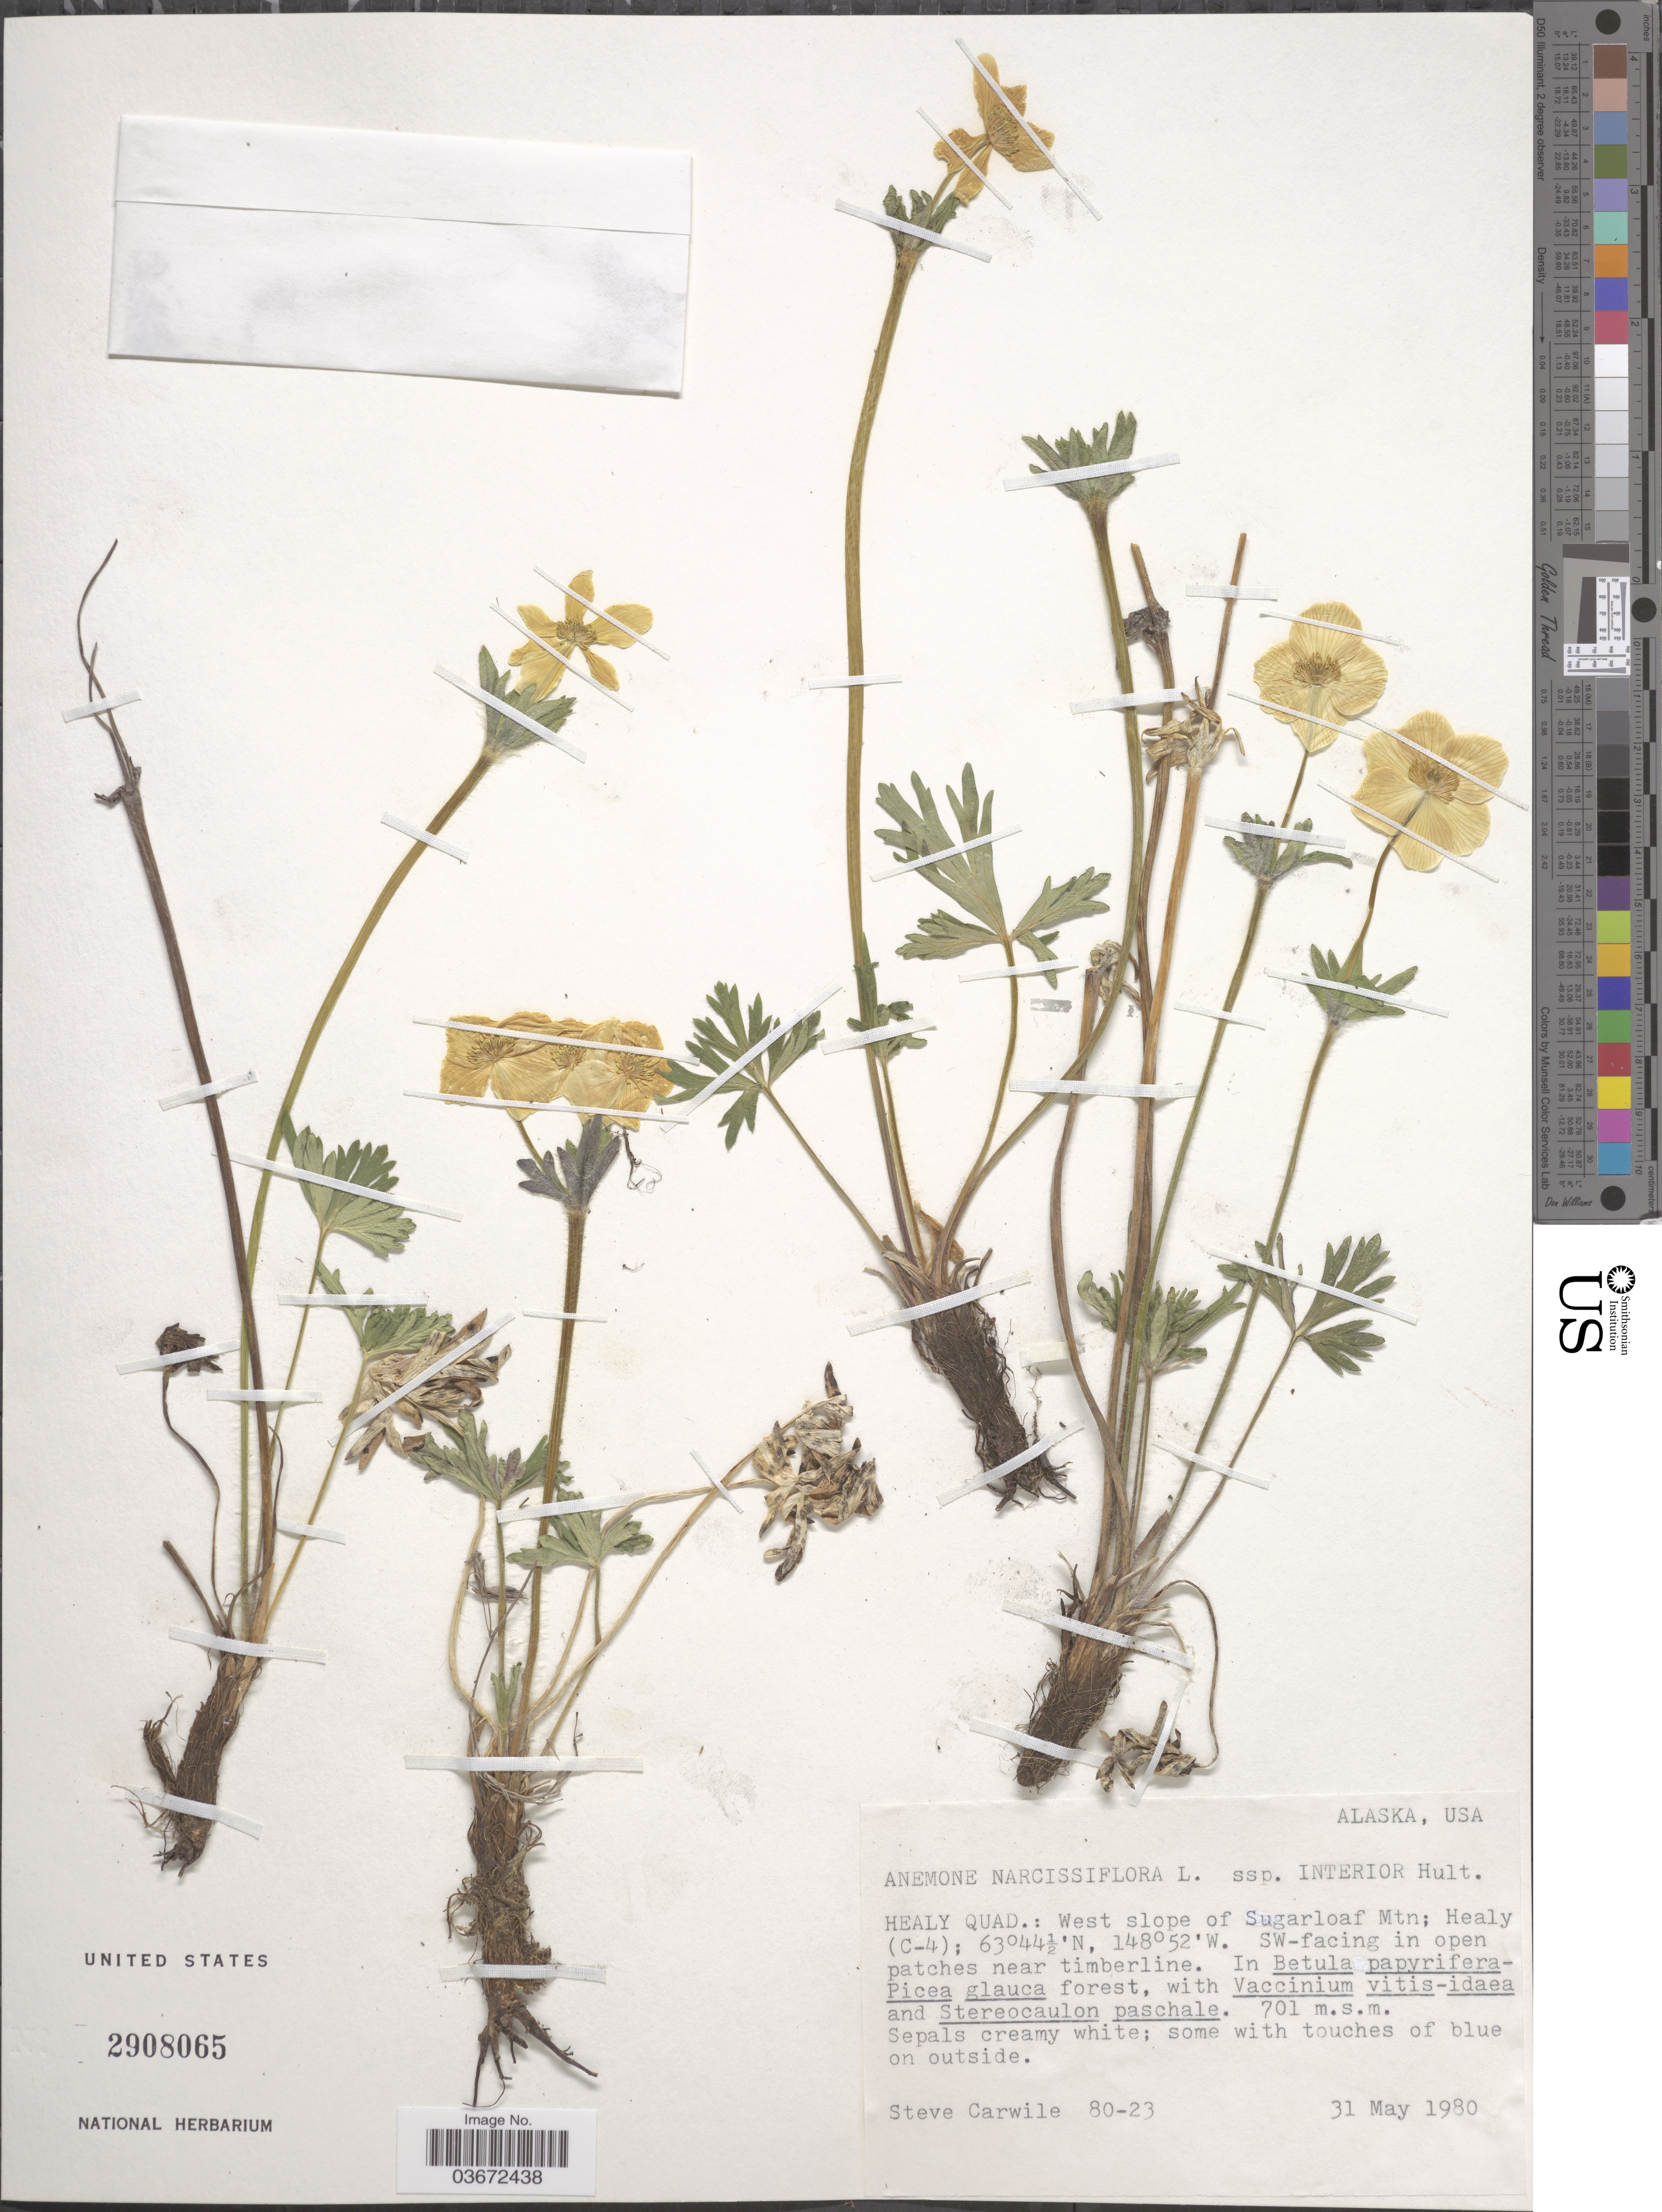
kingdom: Plantae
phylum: Tracheophyta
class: Magnoliopsida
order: Ranunculales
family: Ranunculaceae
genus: Anemone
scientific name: Anemone narcissiflora var. interior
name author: (Hultén) B. Boivin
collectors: S. Carwile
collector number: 80-23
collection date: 1980-05-31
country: United States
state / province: Alaska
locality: Healy Quad.: West slope of Sugarloaf Mtn; Healy (C-4).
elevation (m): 701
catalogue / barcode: US 2908065